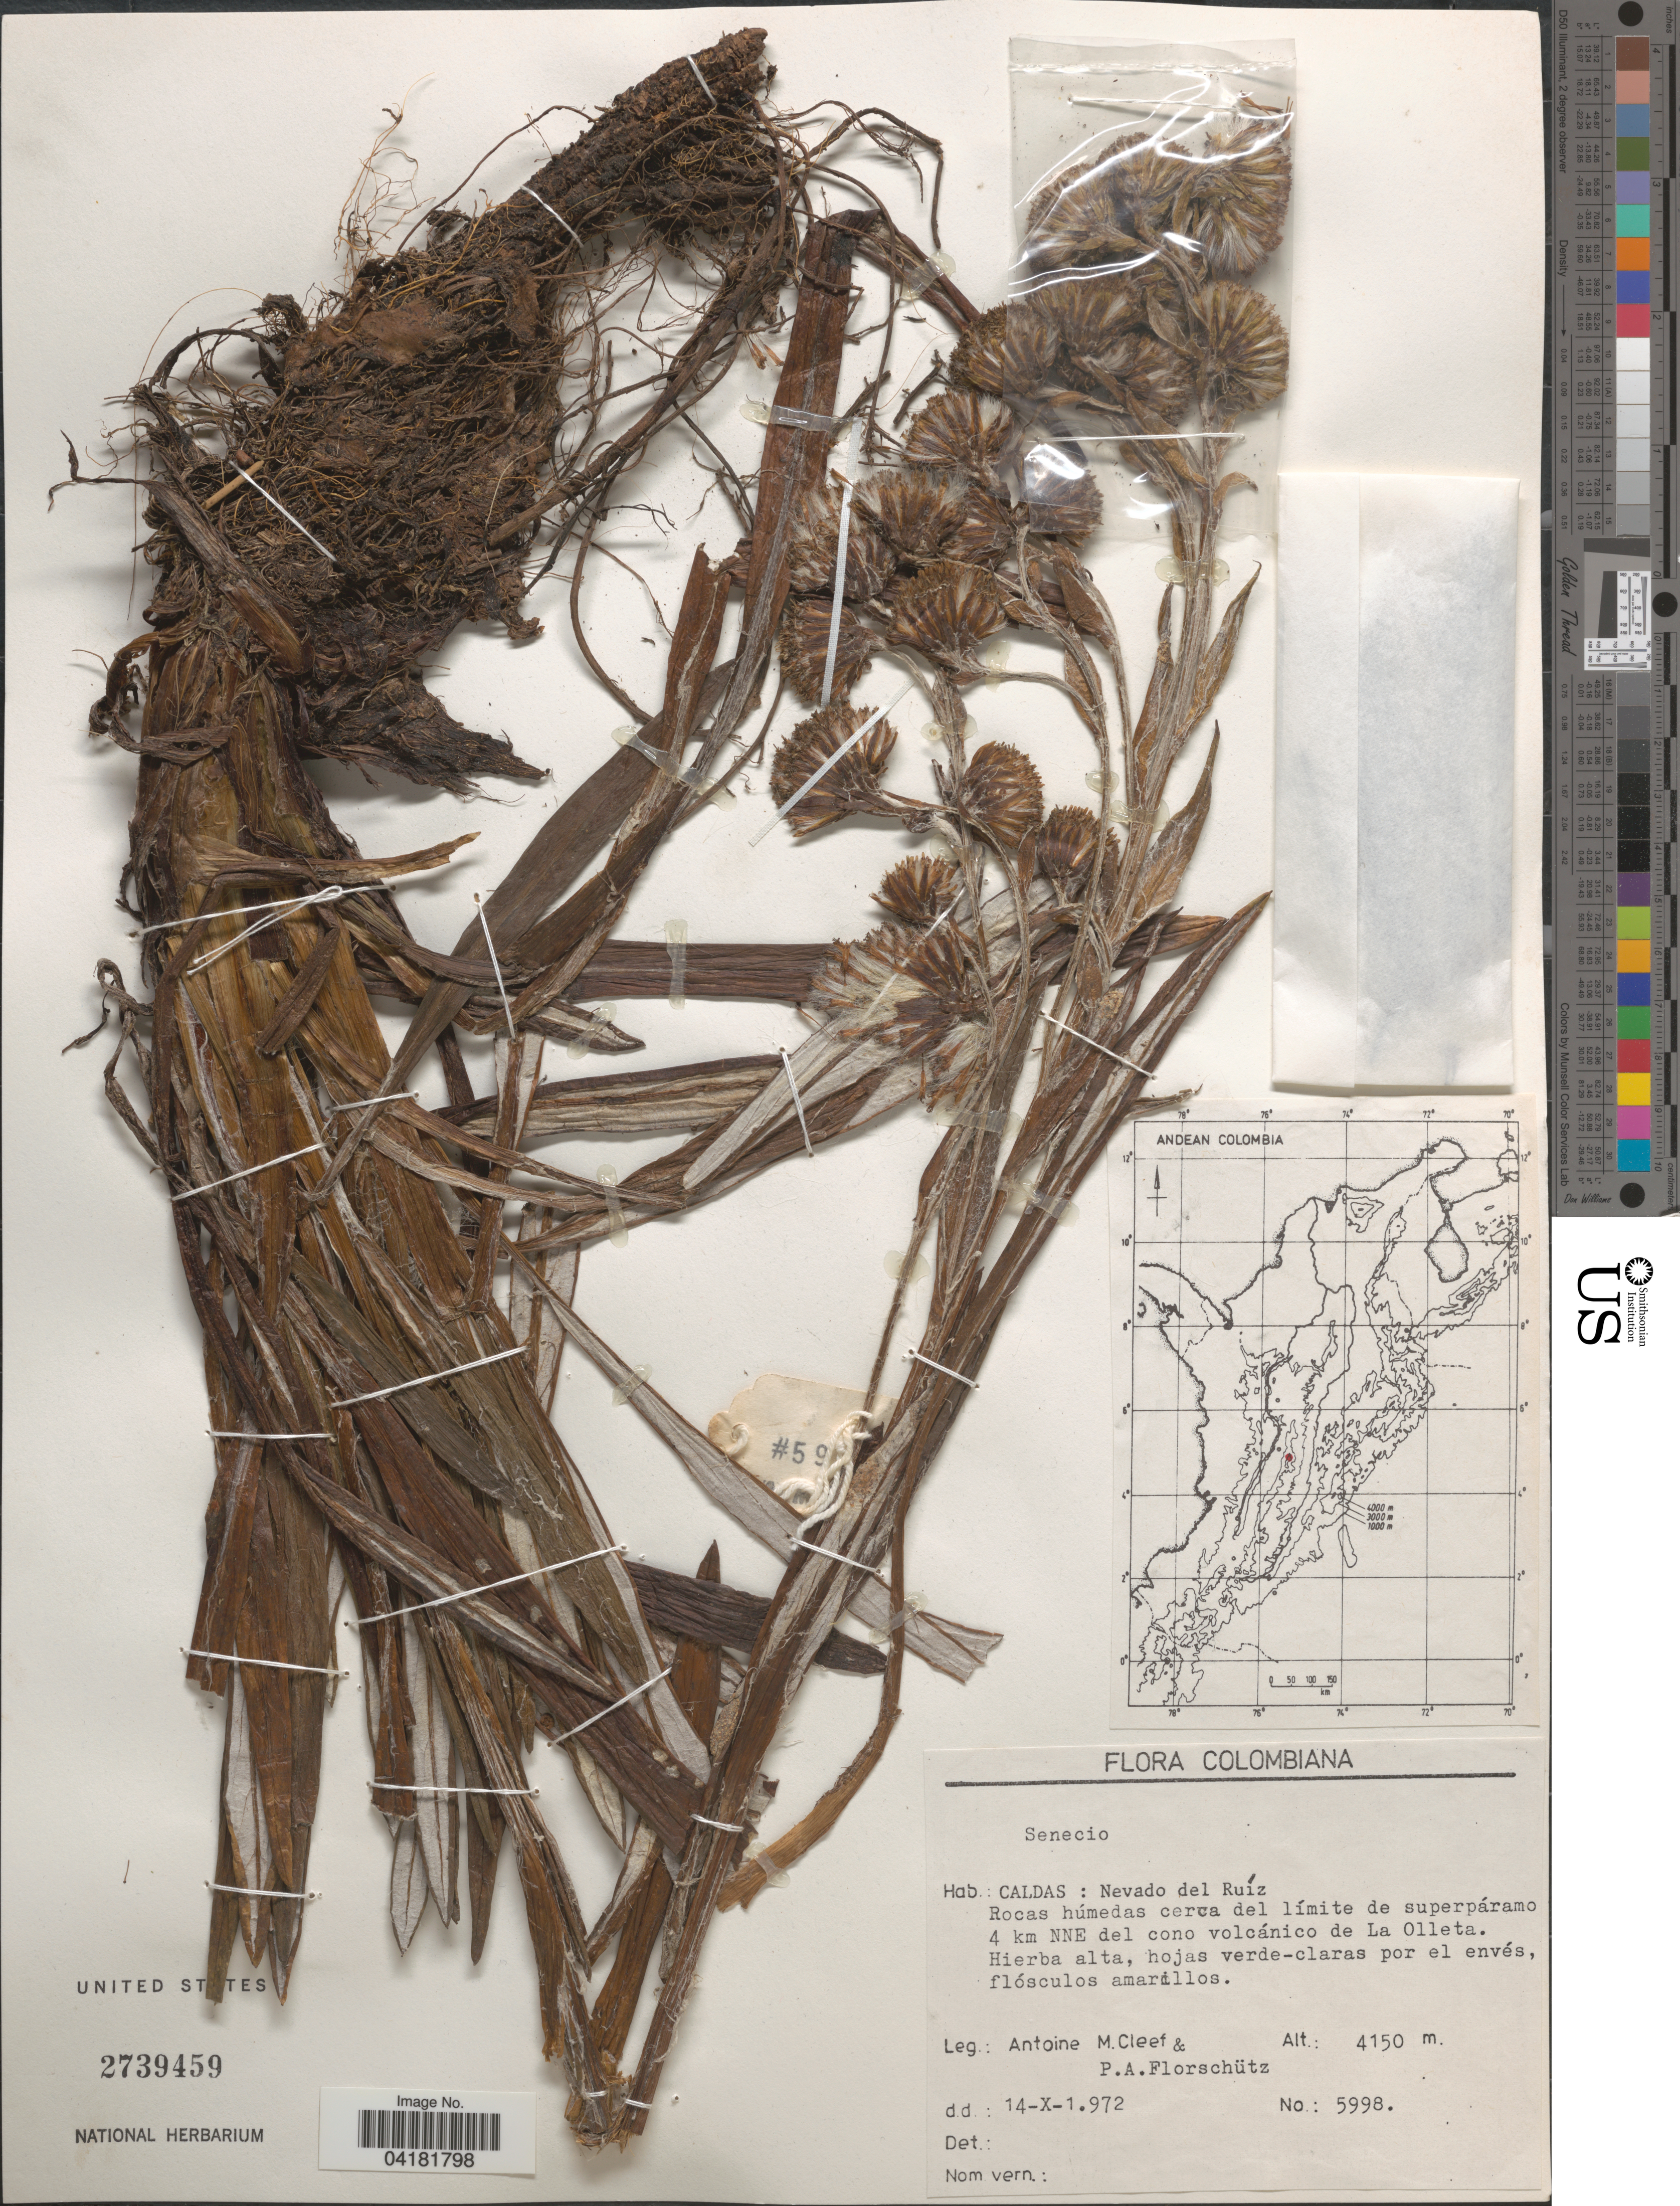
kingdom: Plantae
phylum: Tracheophyta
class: Magnoliopsida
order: Asterales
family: Asteraceae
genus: Senecio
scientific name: Senecio sp.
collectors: A. M. Cleef & P. Florschütz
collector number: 5998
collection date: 1972-10-14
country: Colombia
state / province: Caldas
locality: Colombiana. Nevado del Ruíz. Rocas húmedas cerca del límite de superpáramo 4 km NNE del cono volcánico de La Olleta.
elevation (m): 4150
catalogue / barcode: US 2739459